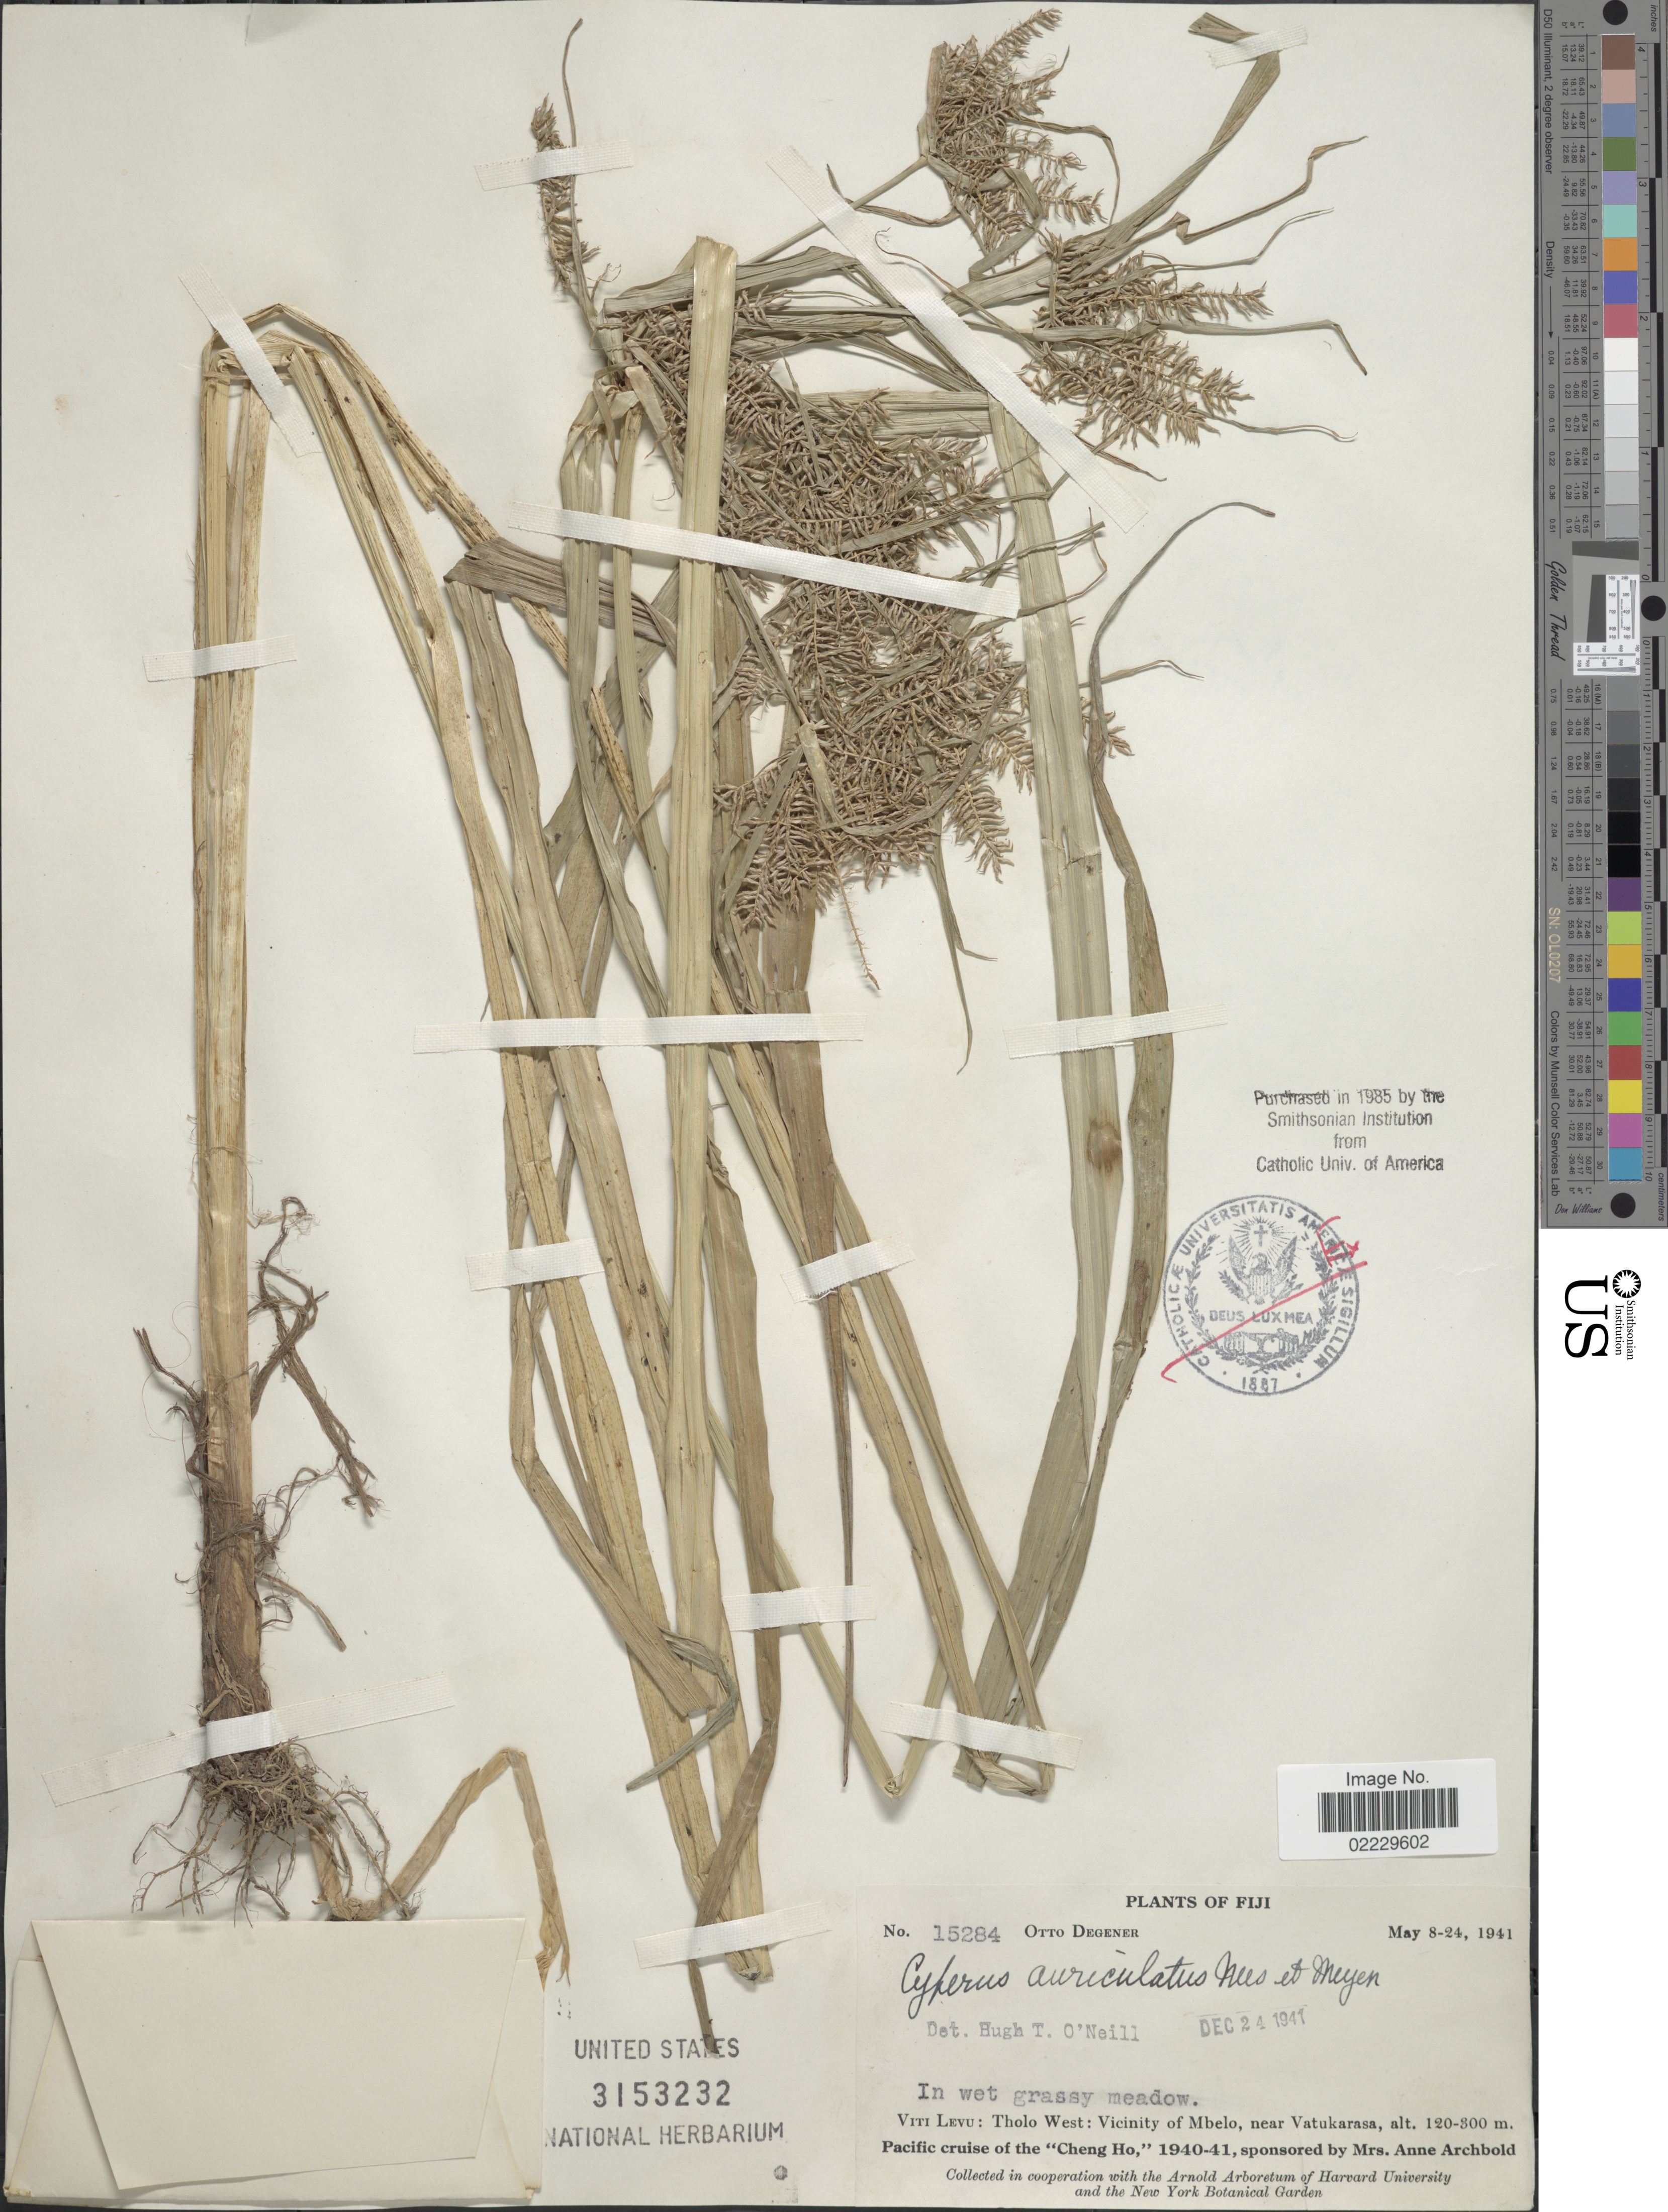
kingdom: Plantae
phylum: Tracheophyta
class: Liliopsida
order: Poales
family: Cyperaceae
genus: Cyperus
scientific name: Cyperus odoratus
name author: L.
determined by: Strong, Mark T., (BOT), Smithsonian Institution - National Museum of Natural History (UNITED STATES)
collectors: O. Degener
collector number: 15284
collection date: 1941-05-08/1941-05-24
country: Fiji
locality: Viti Levu: Tholo West: Vicinity of Mbelo, near Vatukarasa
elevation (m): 120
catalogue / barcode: US 3153232